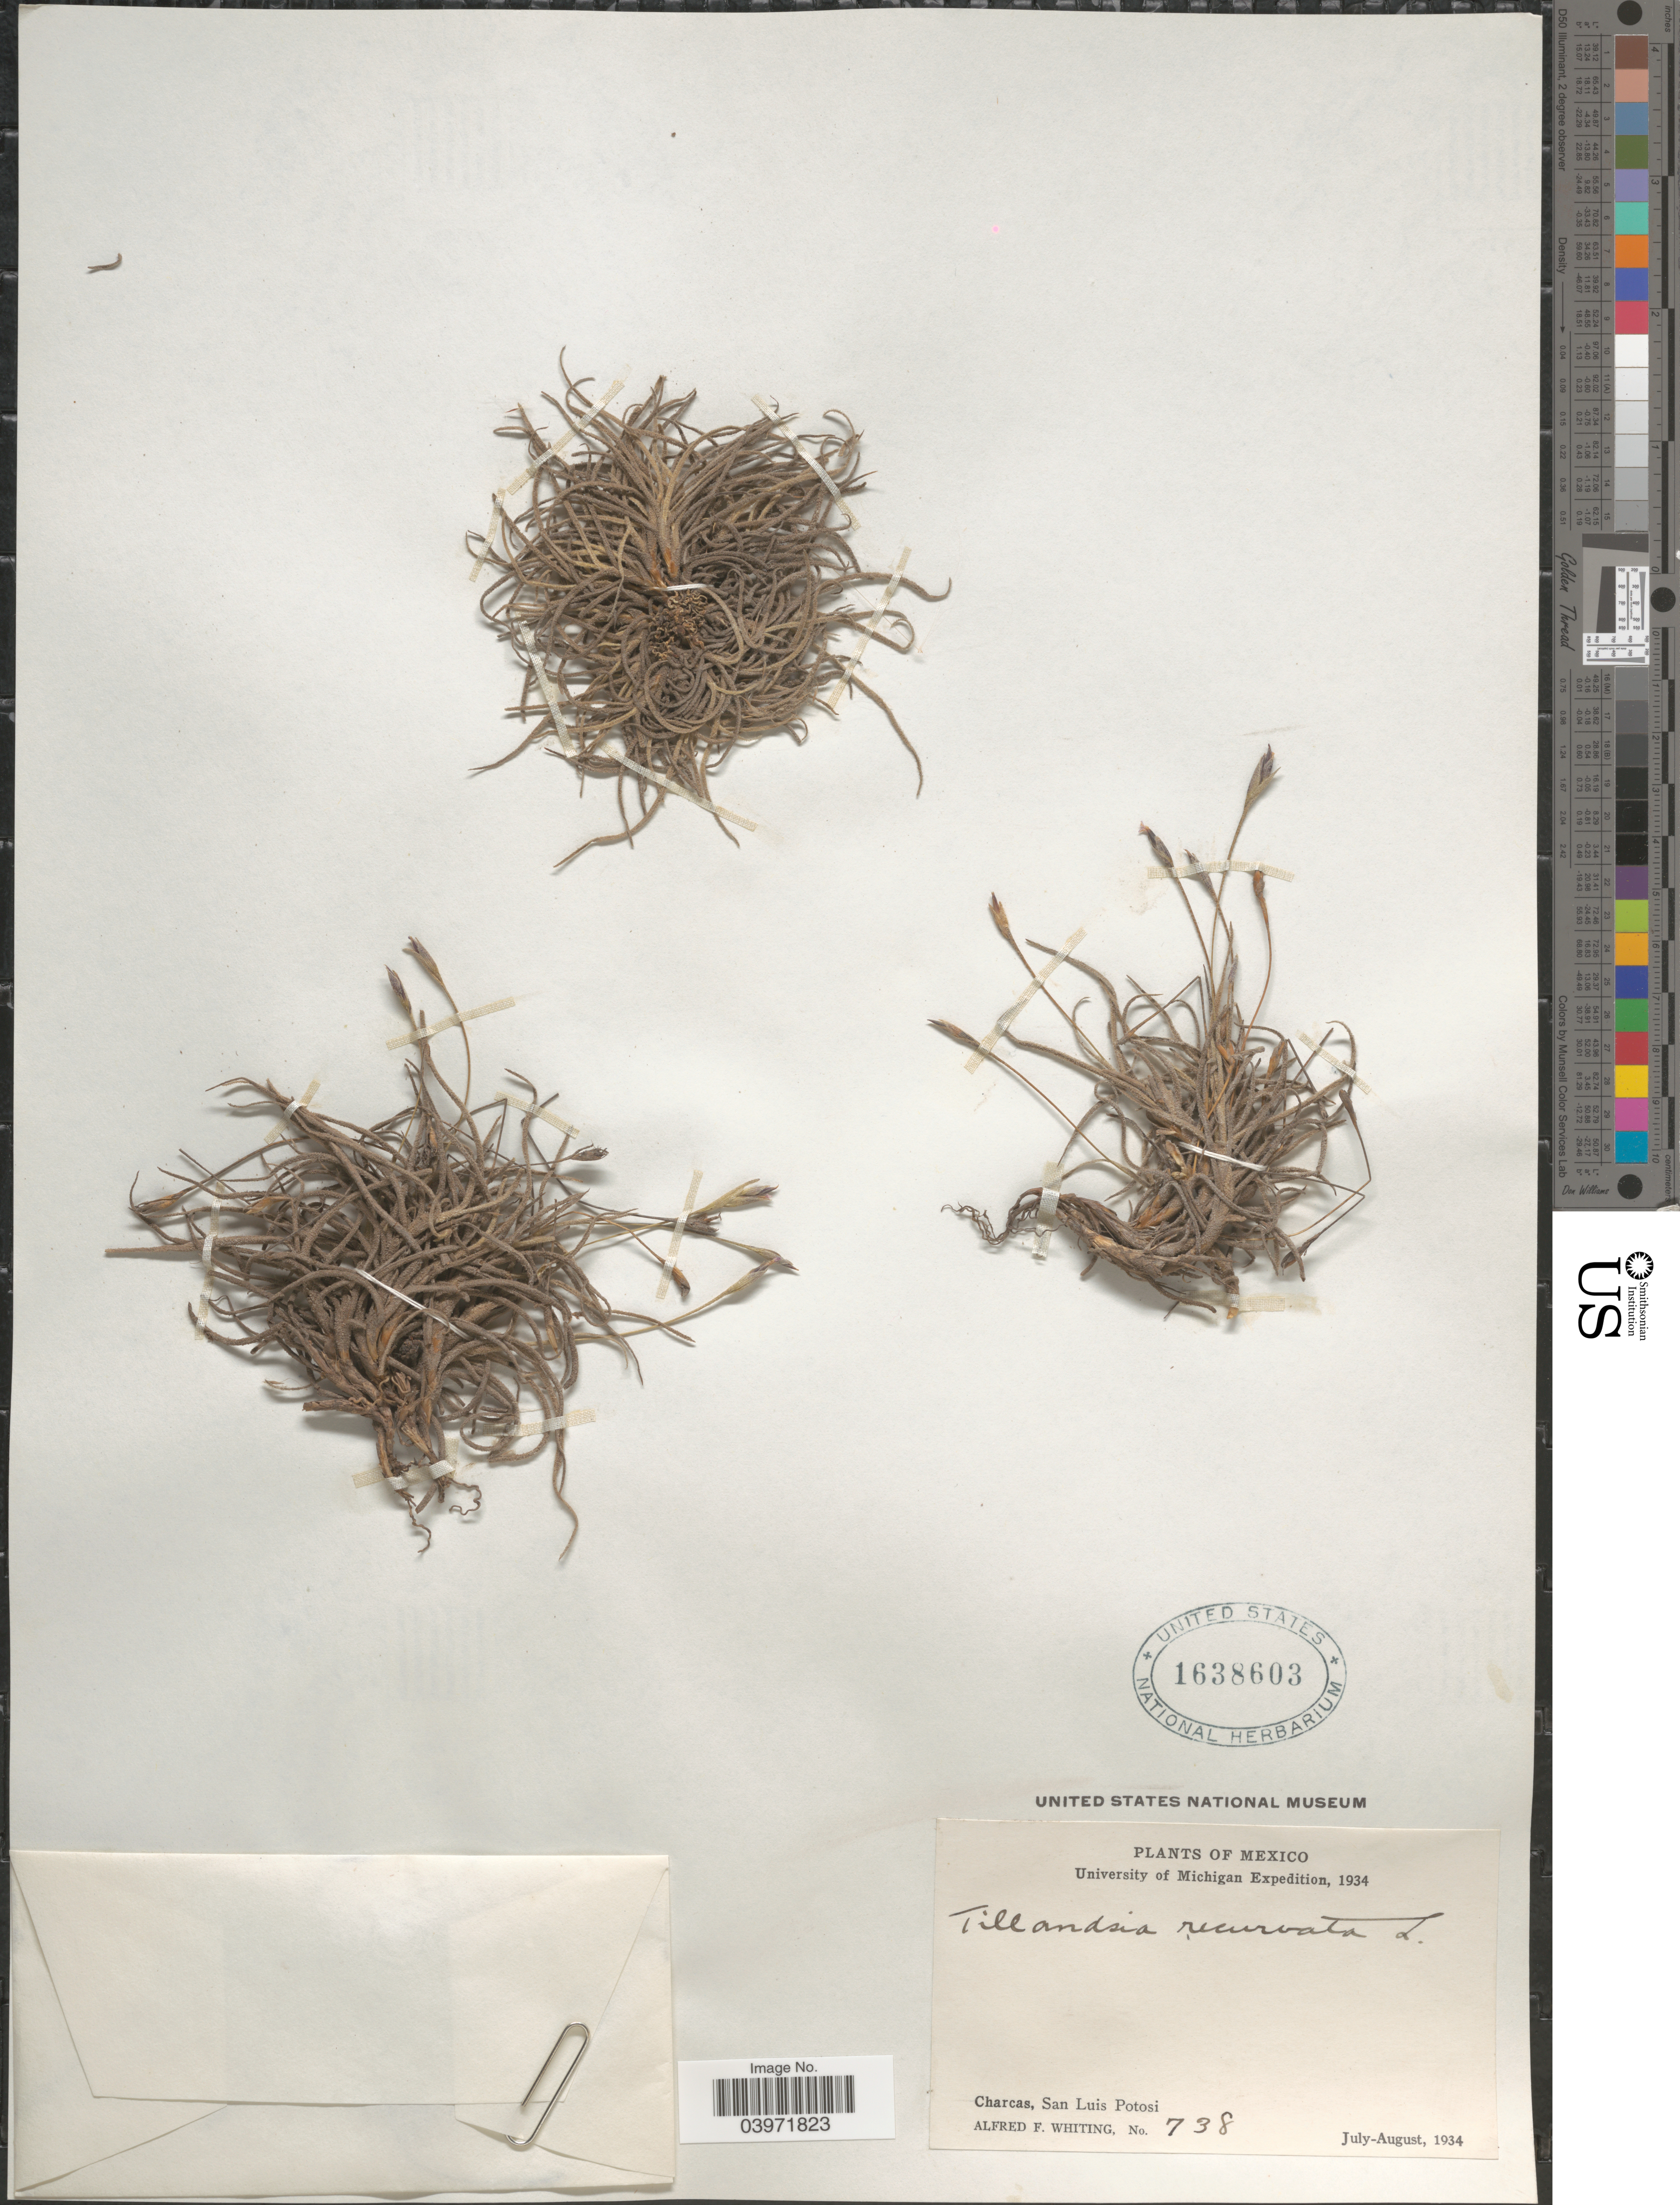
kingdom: Plantae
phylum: Tracheophyta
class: Liliopsida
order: Poales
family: Bromeliaceae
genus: Tillandsia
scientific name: Tillandsia recurvata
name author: L.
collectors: A. F. Whiting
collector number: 738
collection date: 1934-07/1934-08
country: Mexico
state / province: San Luis Potosí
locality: Charcas.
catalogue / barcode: US 1638603